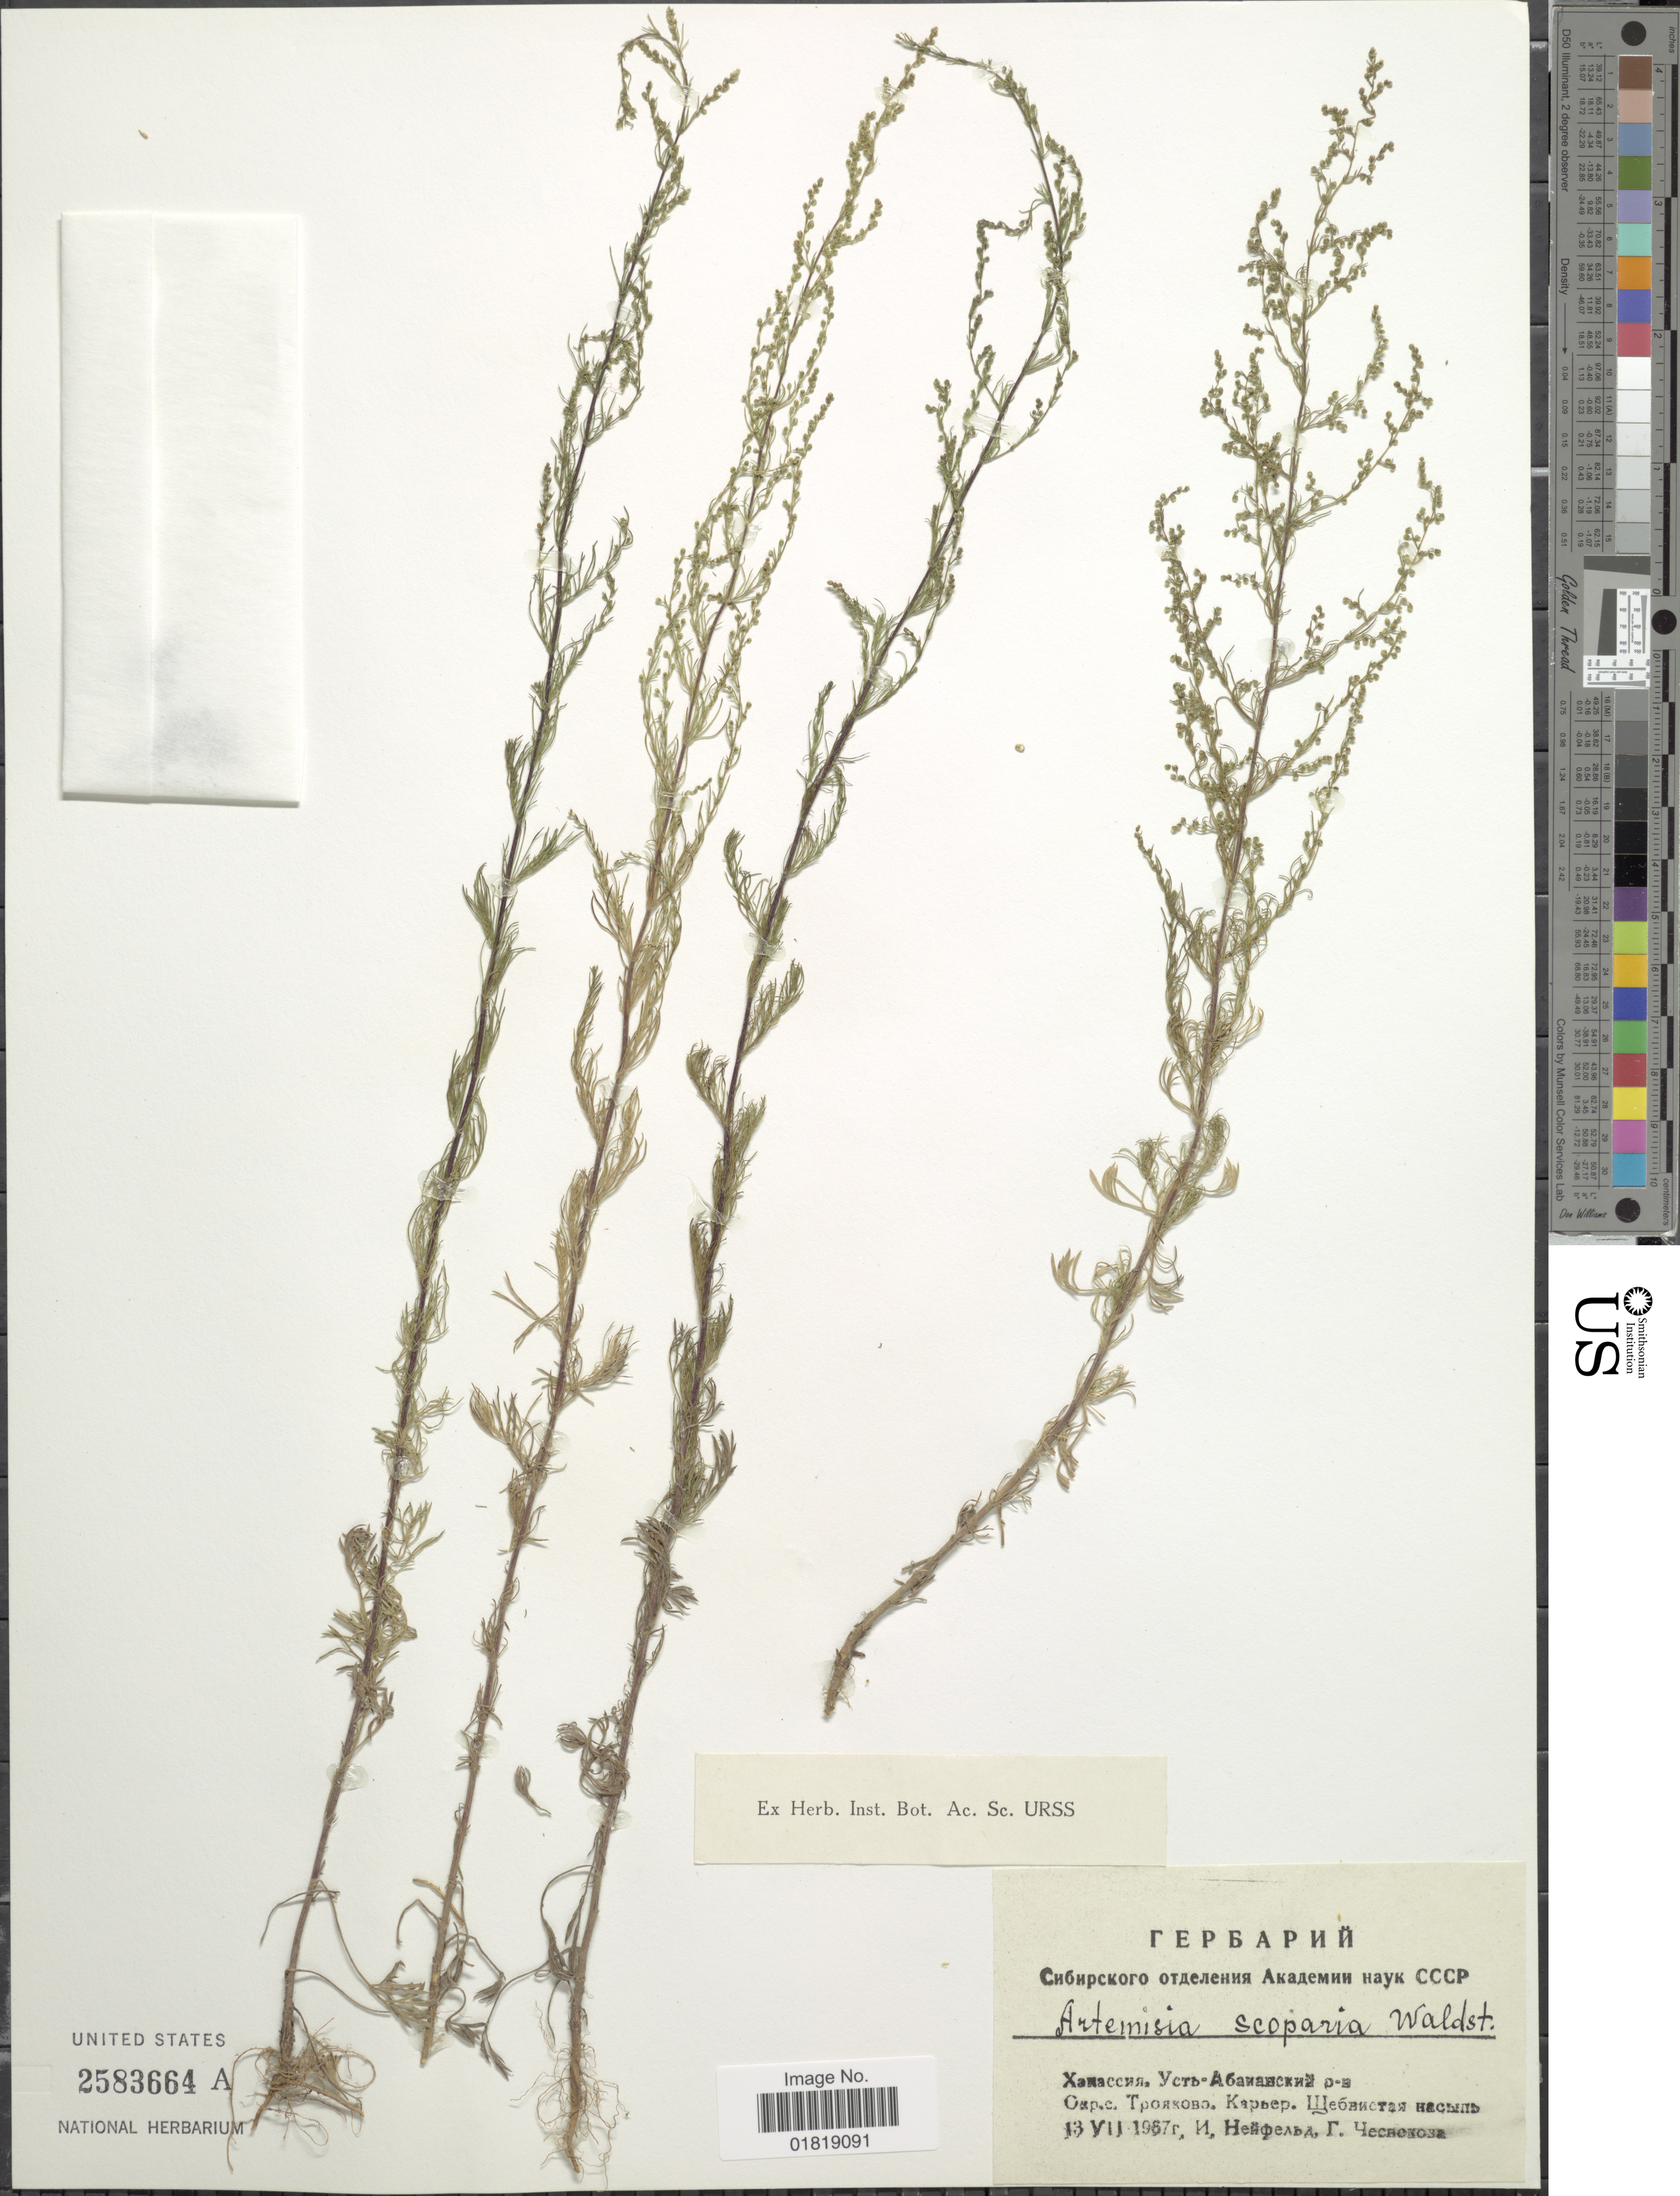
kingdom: Plantae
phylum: Tracheophyta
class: Magnoliopsida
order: Asterales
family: Asteraceae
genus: Artemisia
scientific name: Artemisia scoparia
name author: Waldst. & Kit.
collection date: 1967-07-13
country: U.S.S.R.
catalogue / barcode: US 2583664A